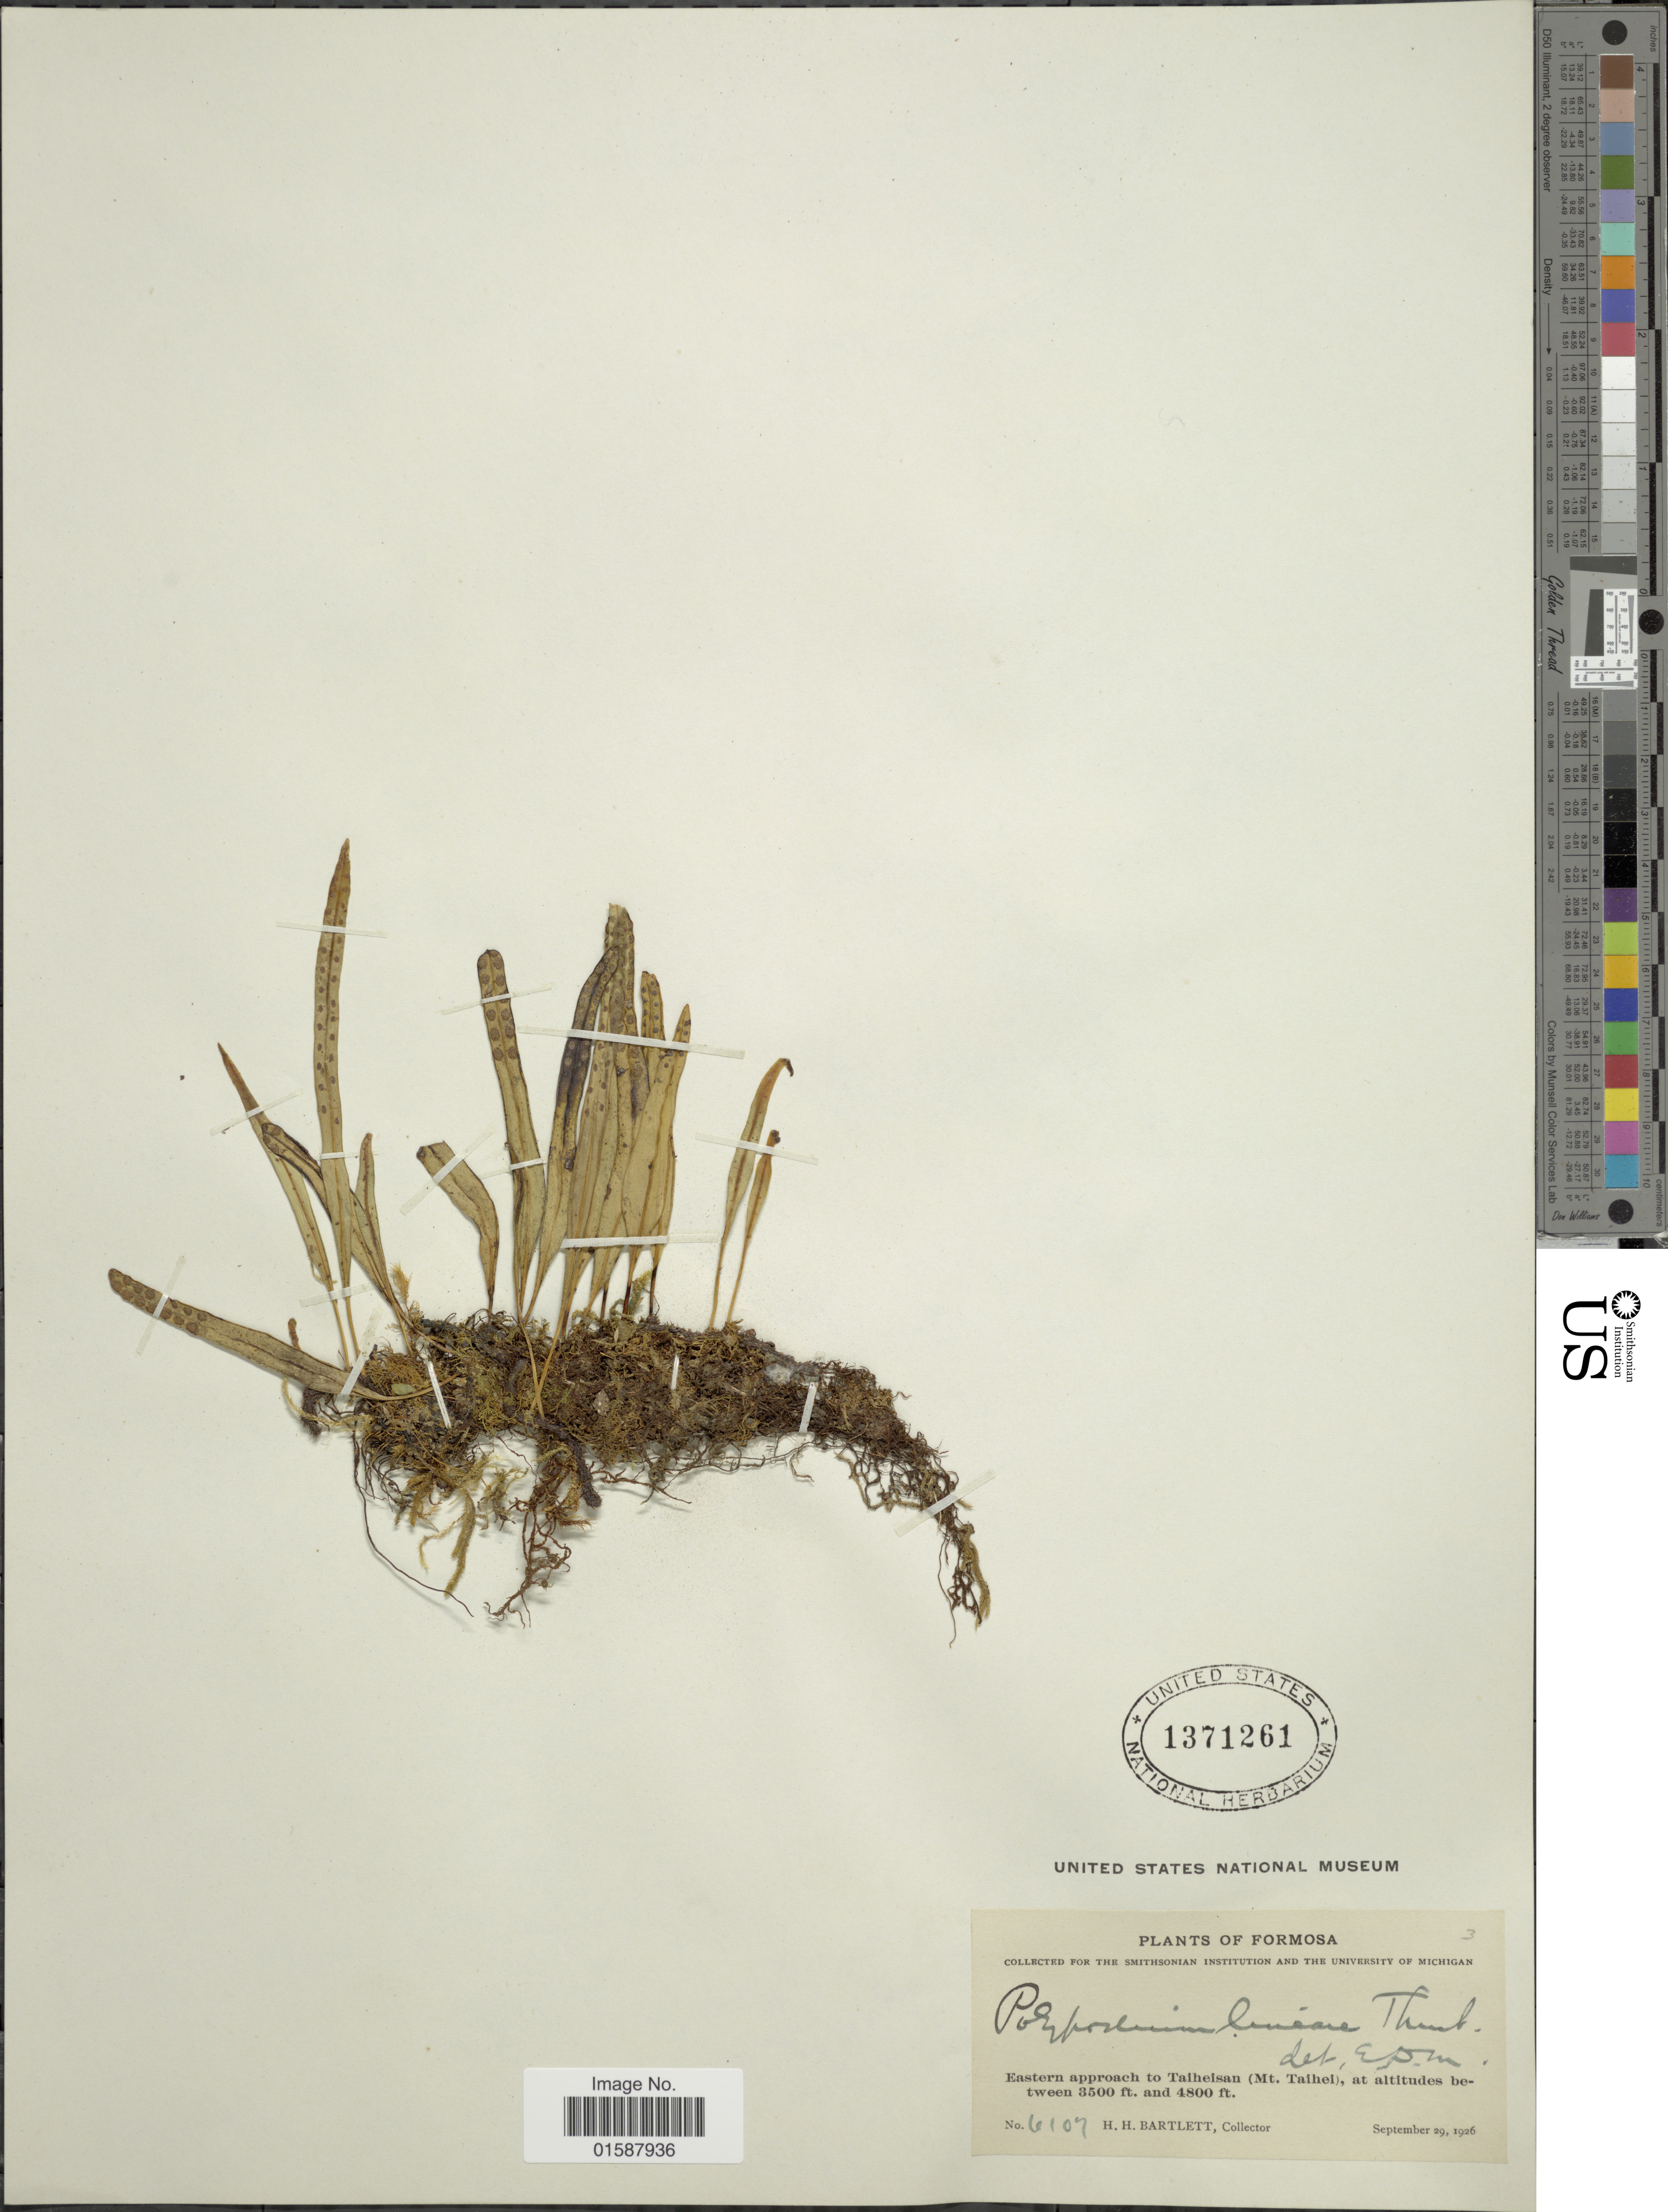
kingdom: Plantae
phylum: Tracheophyta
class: Polypodiopsida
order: Polypodiales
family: Polypodiaceae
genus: Lepisorus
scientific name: Lepisorus thunbergianus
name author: (Kaulf.) Ching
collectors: H. H. Bartlett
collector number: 6107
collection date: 1926-09-29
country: Taiwan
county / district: Yilan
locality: Formosa. Eastern approach to Taiheisan (Mt. Taihei)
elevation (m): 1067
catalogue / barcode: US 1371261